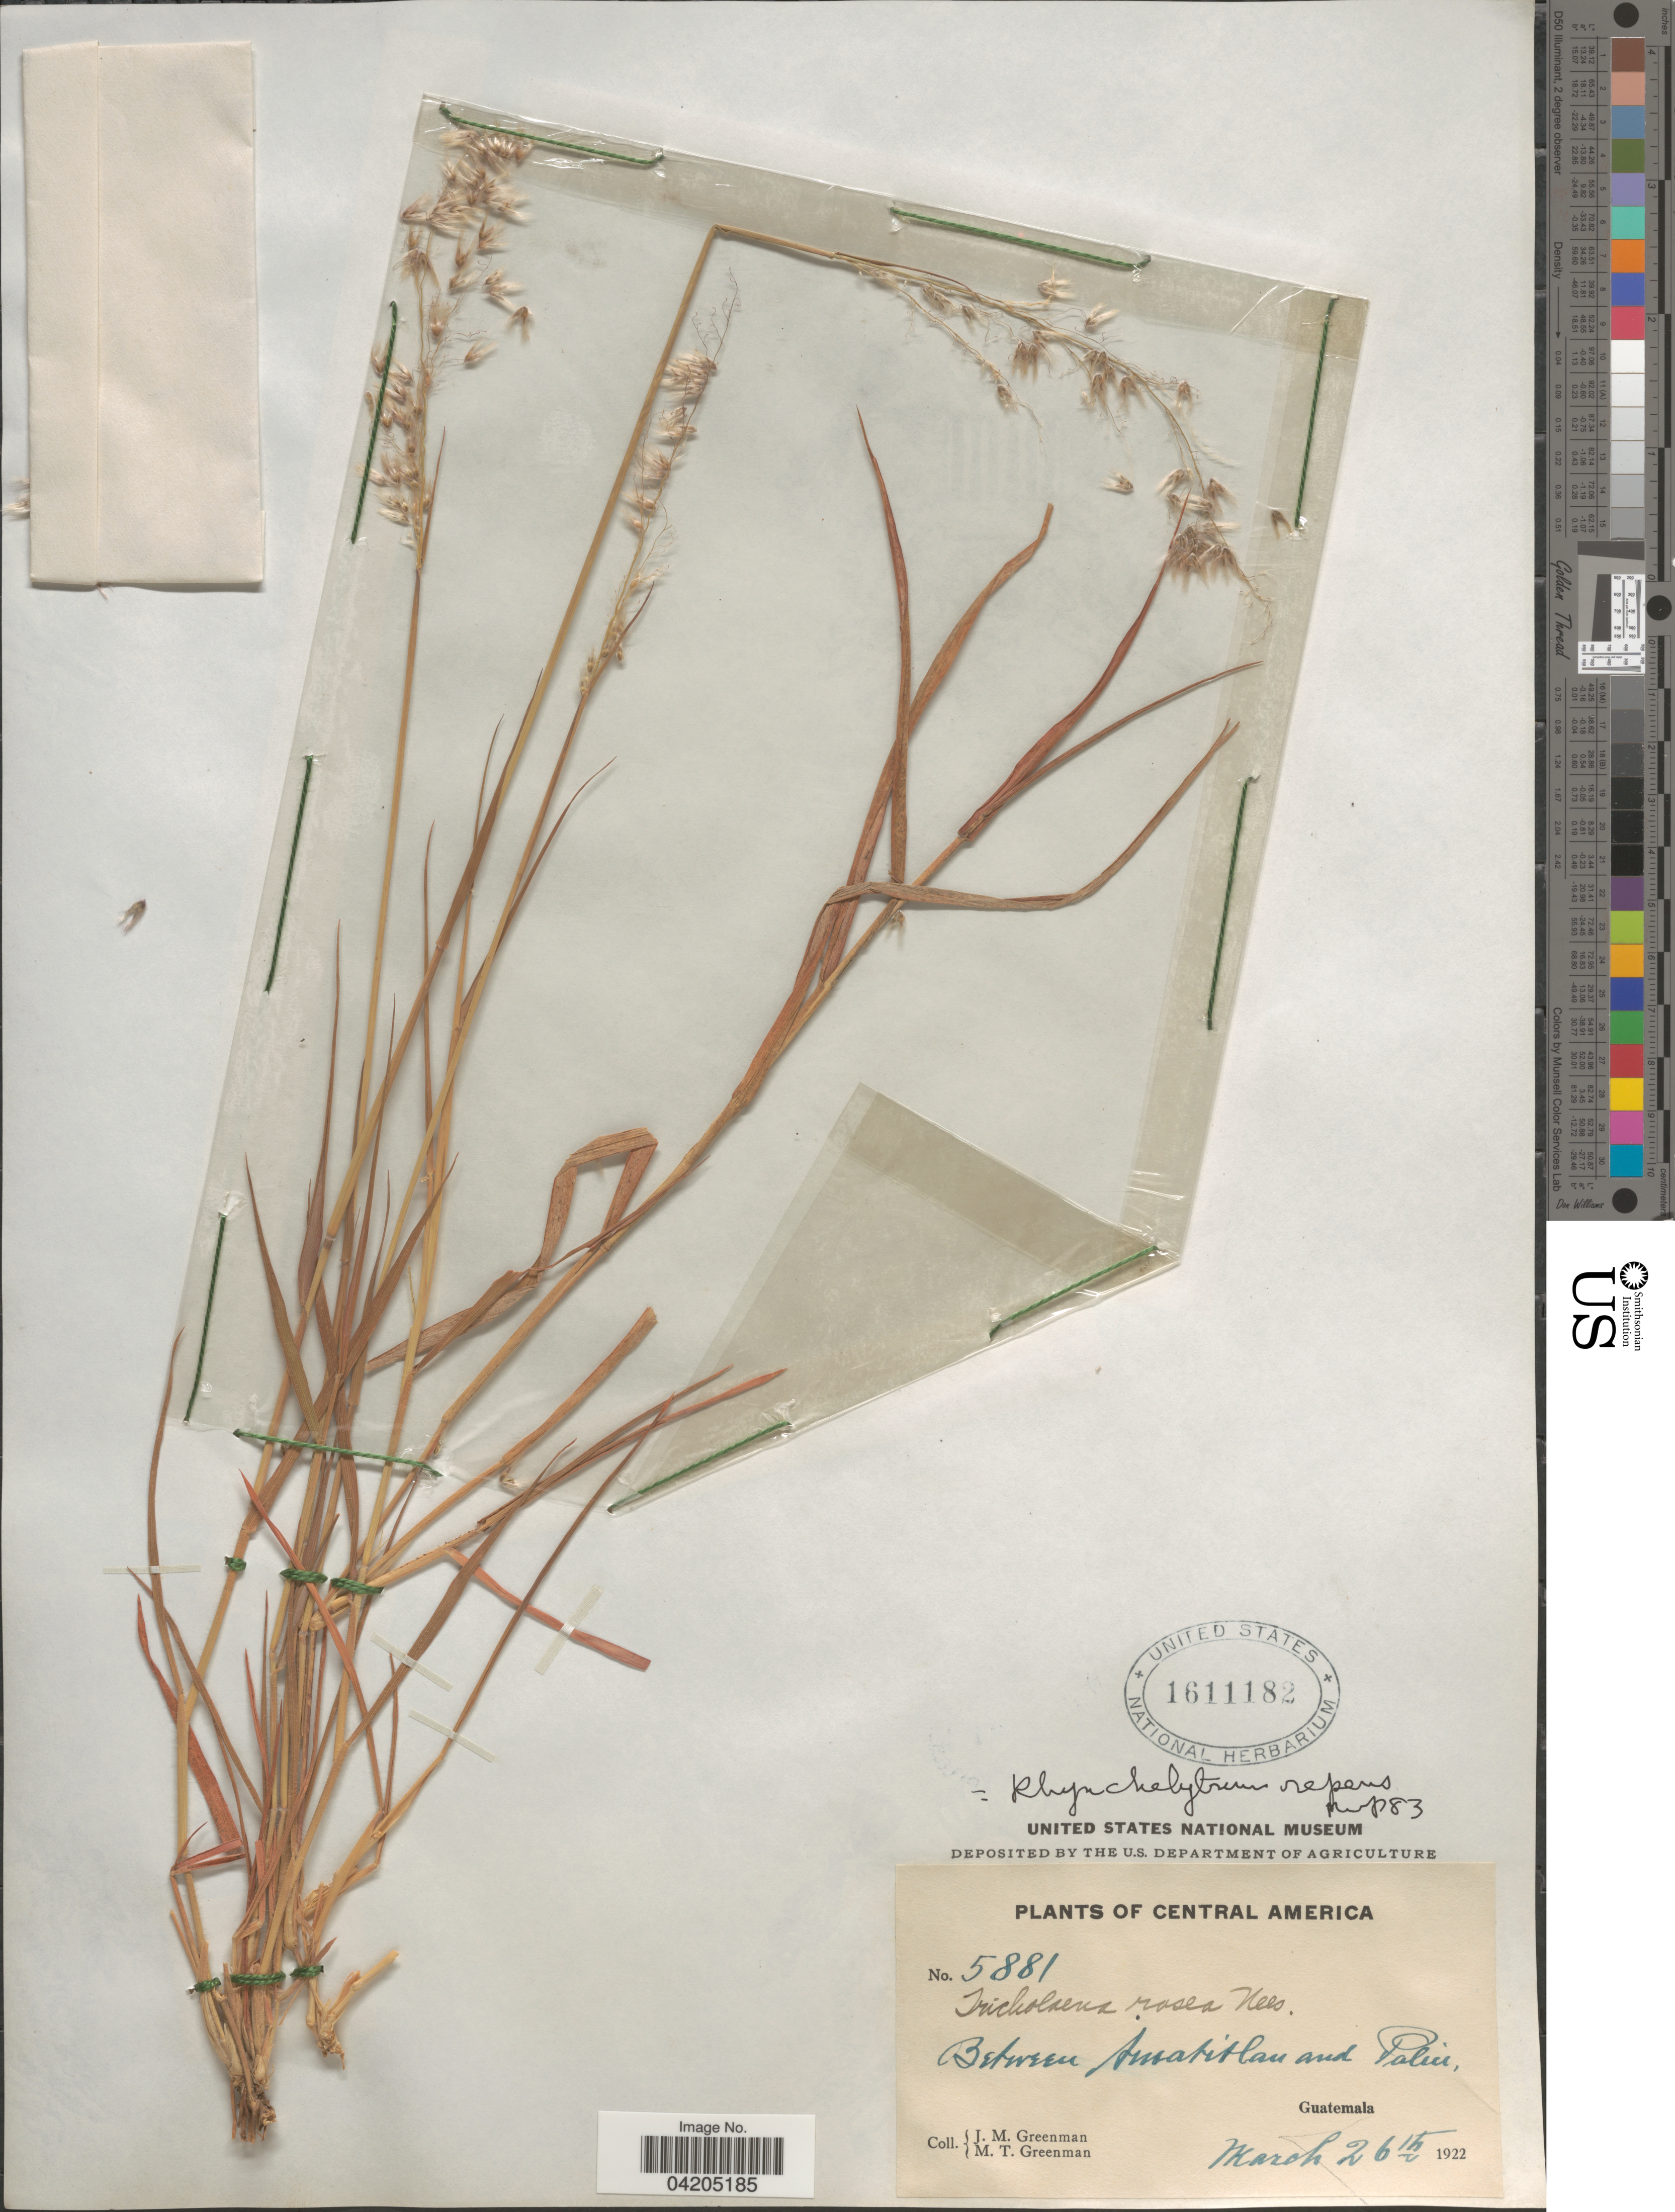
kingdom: Plantae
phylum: Tracheophyta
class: Liliopsida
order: Poales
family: Poaceae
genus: Melinis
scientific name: Melinis repens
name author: (Willd.) Zizka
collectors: J. M. Greenman & M. Greenman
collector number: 5881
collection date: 1922-03-26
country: Guatemala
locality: Between Amatitlan and Palin.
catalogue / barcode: US 1611182